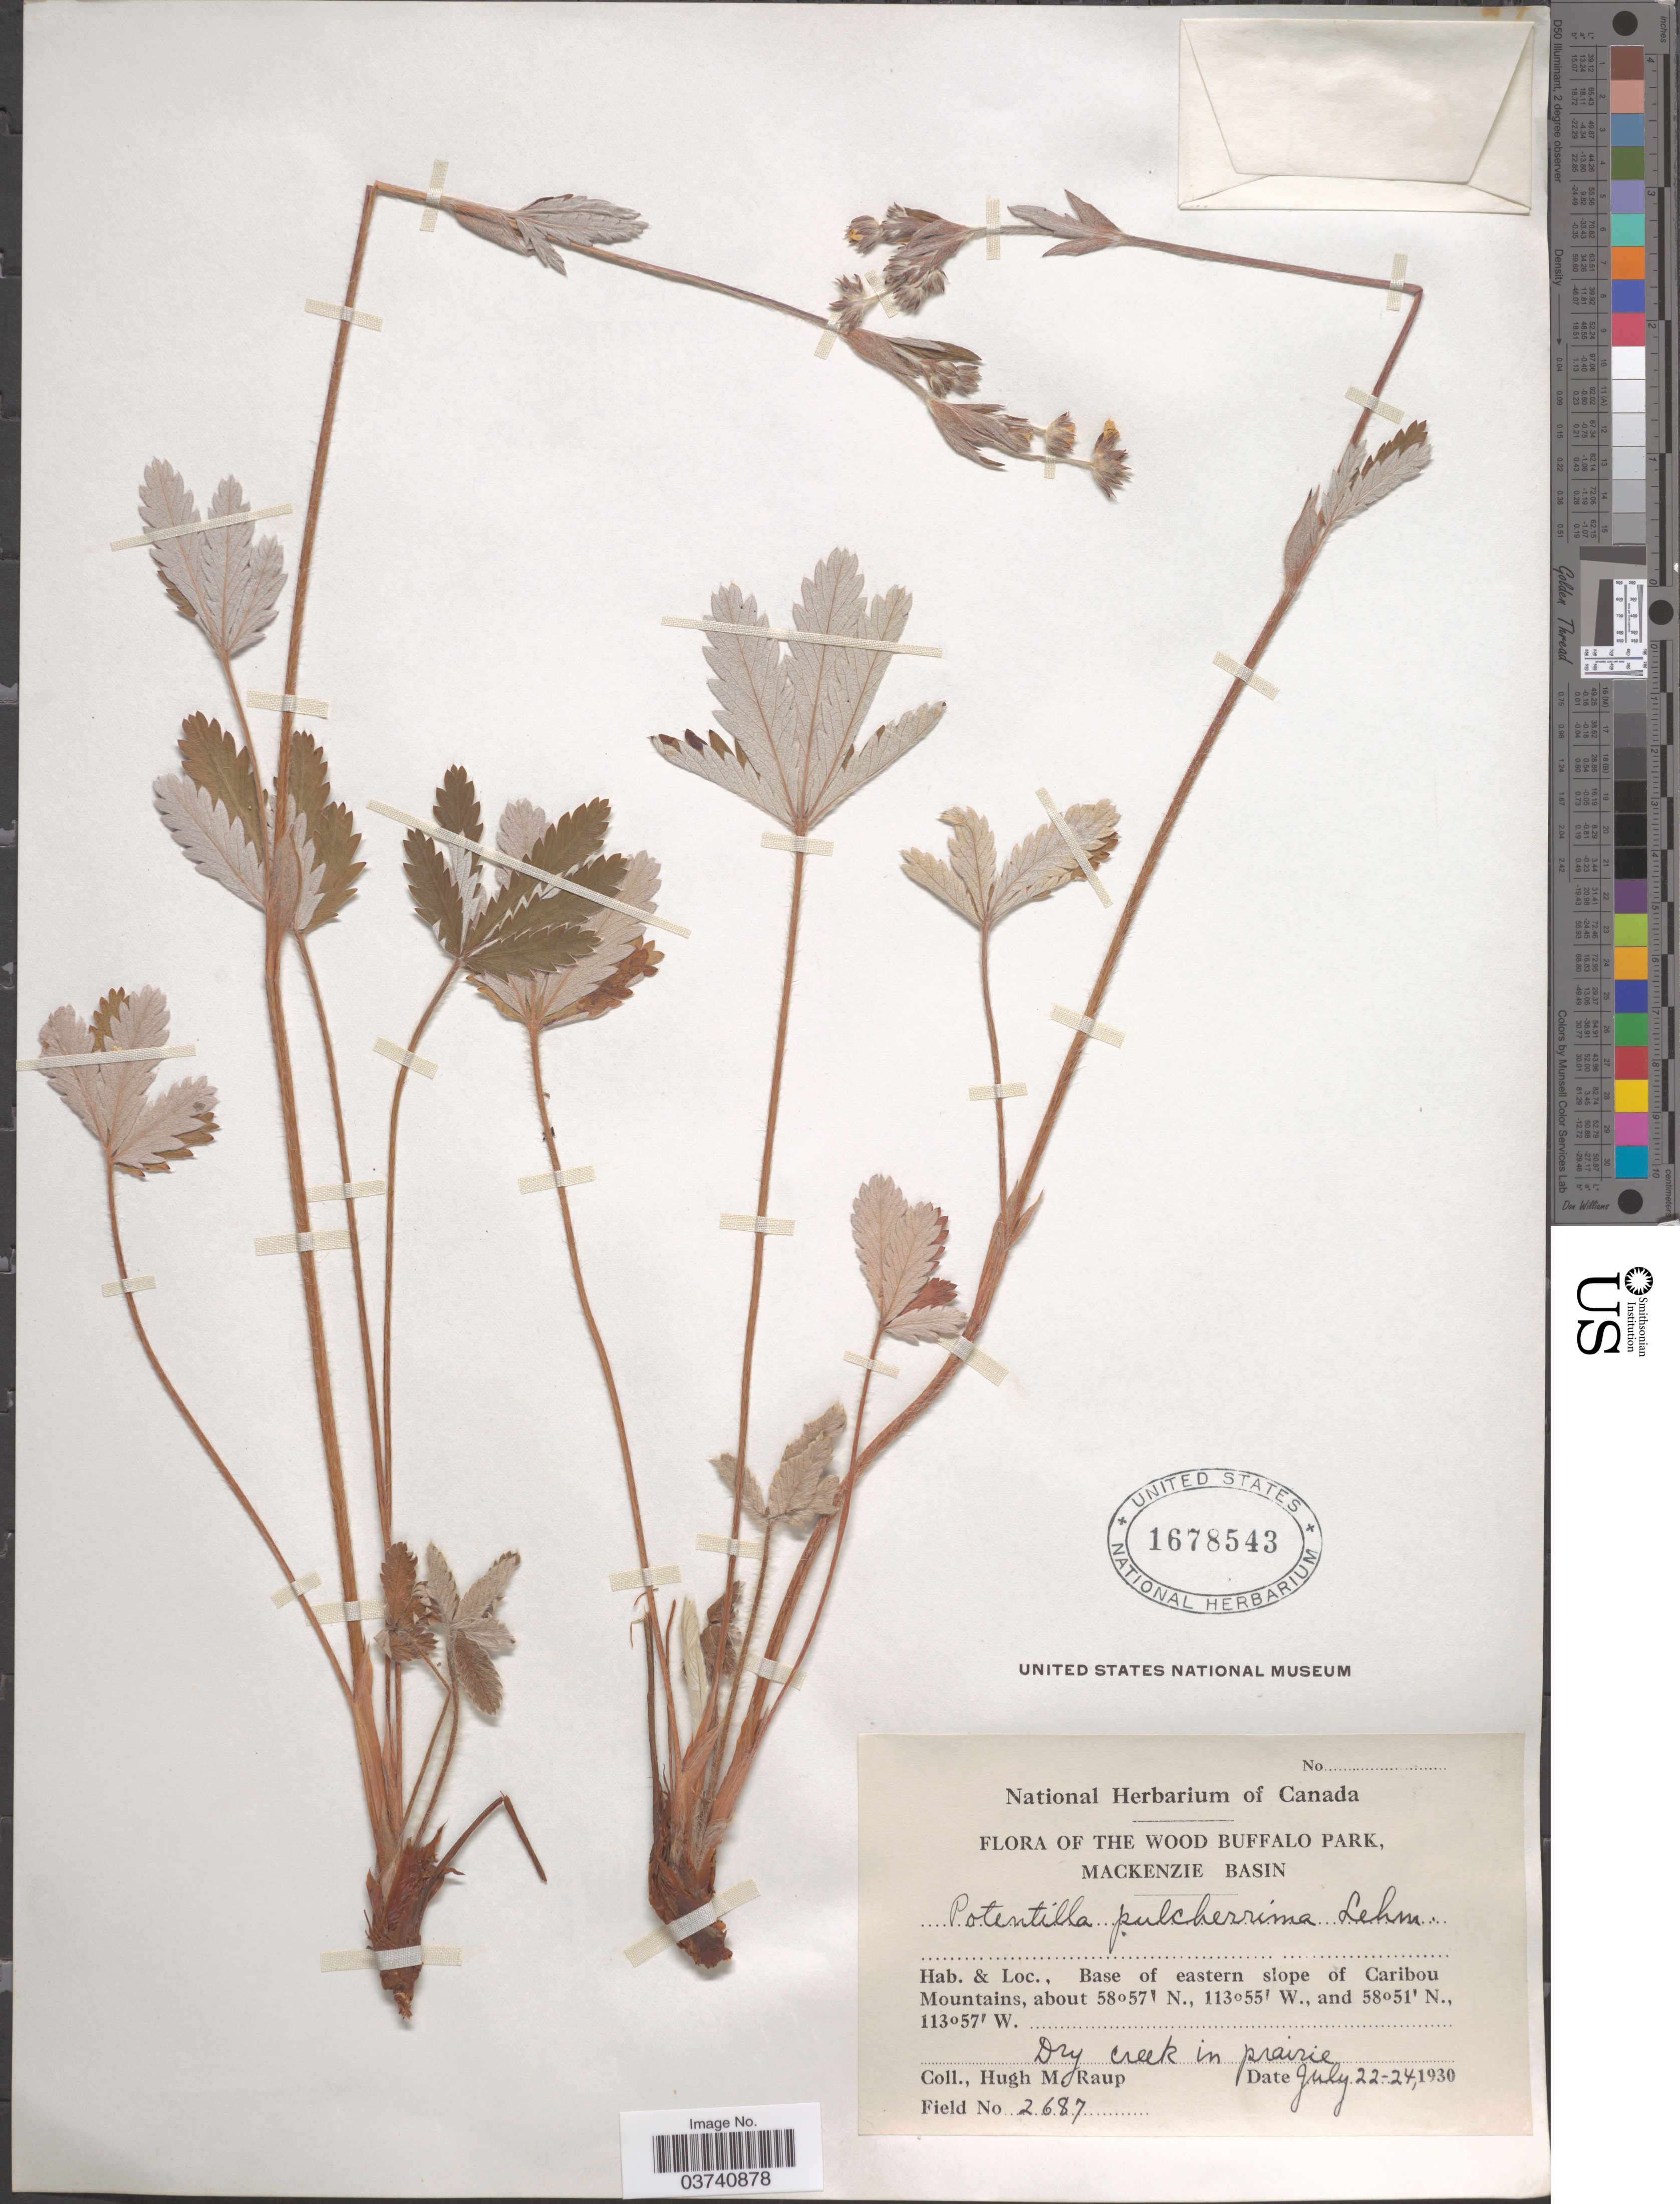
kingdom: Plantae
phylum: Tracheophyta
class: Magnoliopsida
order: Rosales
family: Rosaceae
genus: Potentilla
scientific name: Potentilla pulcherrima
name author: Lehm.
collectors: H. Raup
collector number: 2687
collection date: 1930-07-22/1930-07-24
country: Canada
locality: The Wood Buffalo Park, Mackenzie Basin. Base of eastern slope of Caribou Mountains.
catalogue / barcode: US 1678543